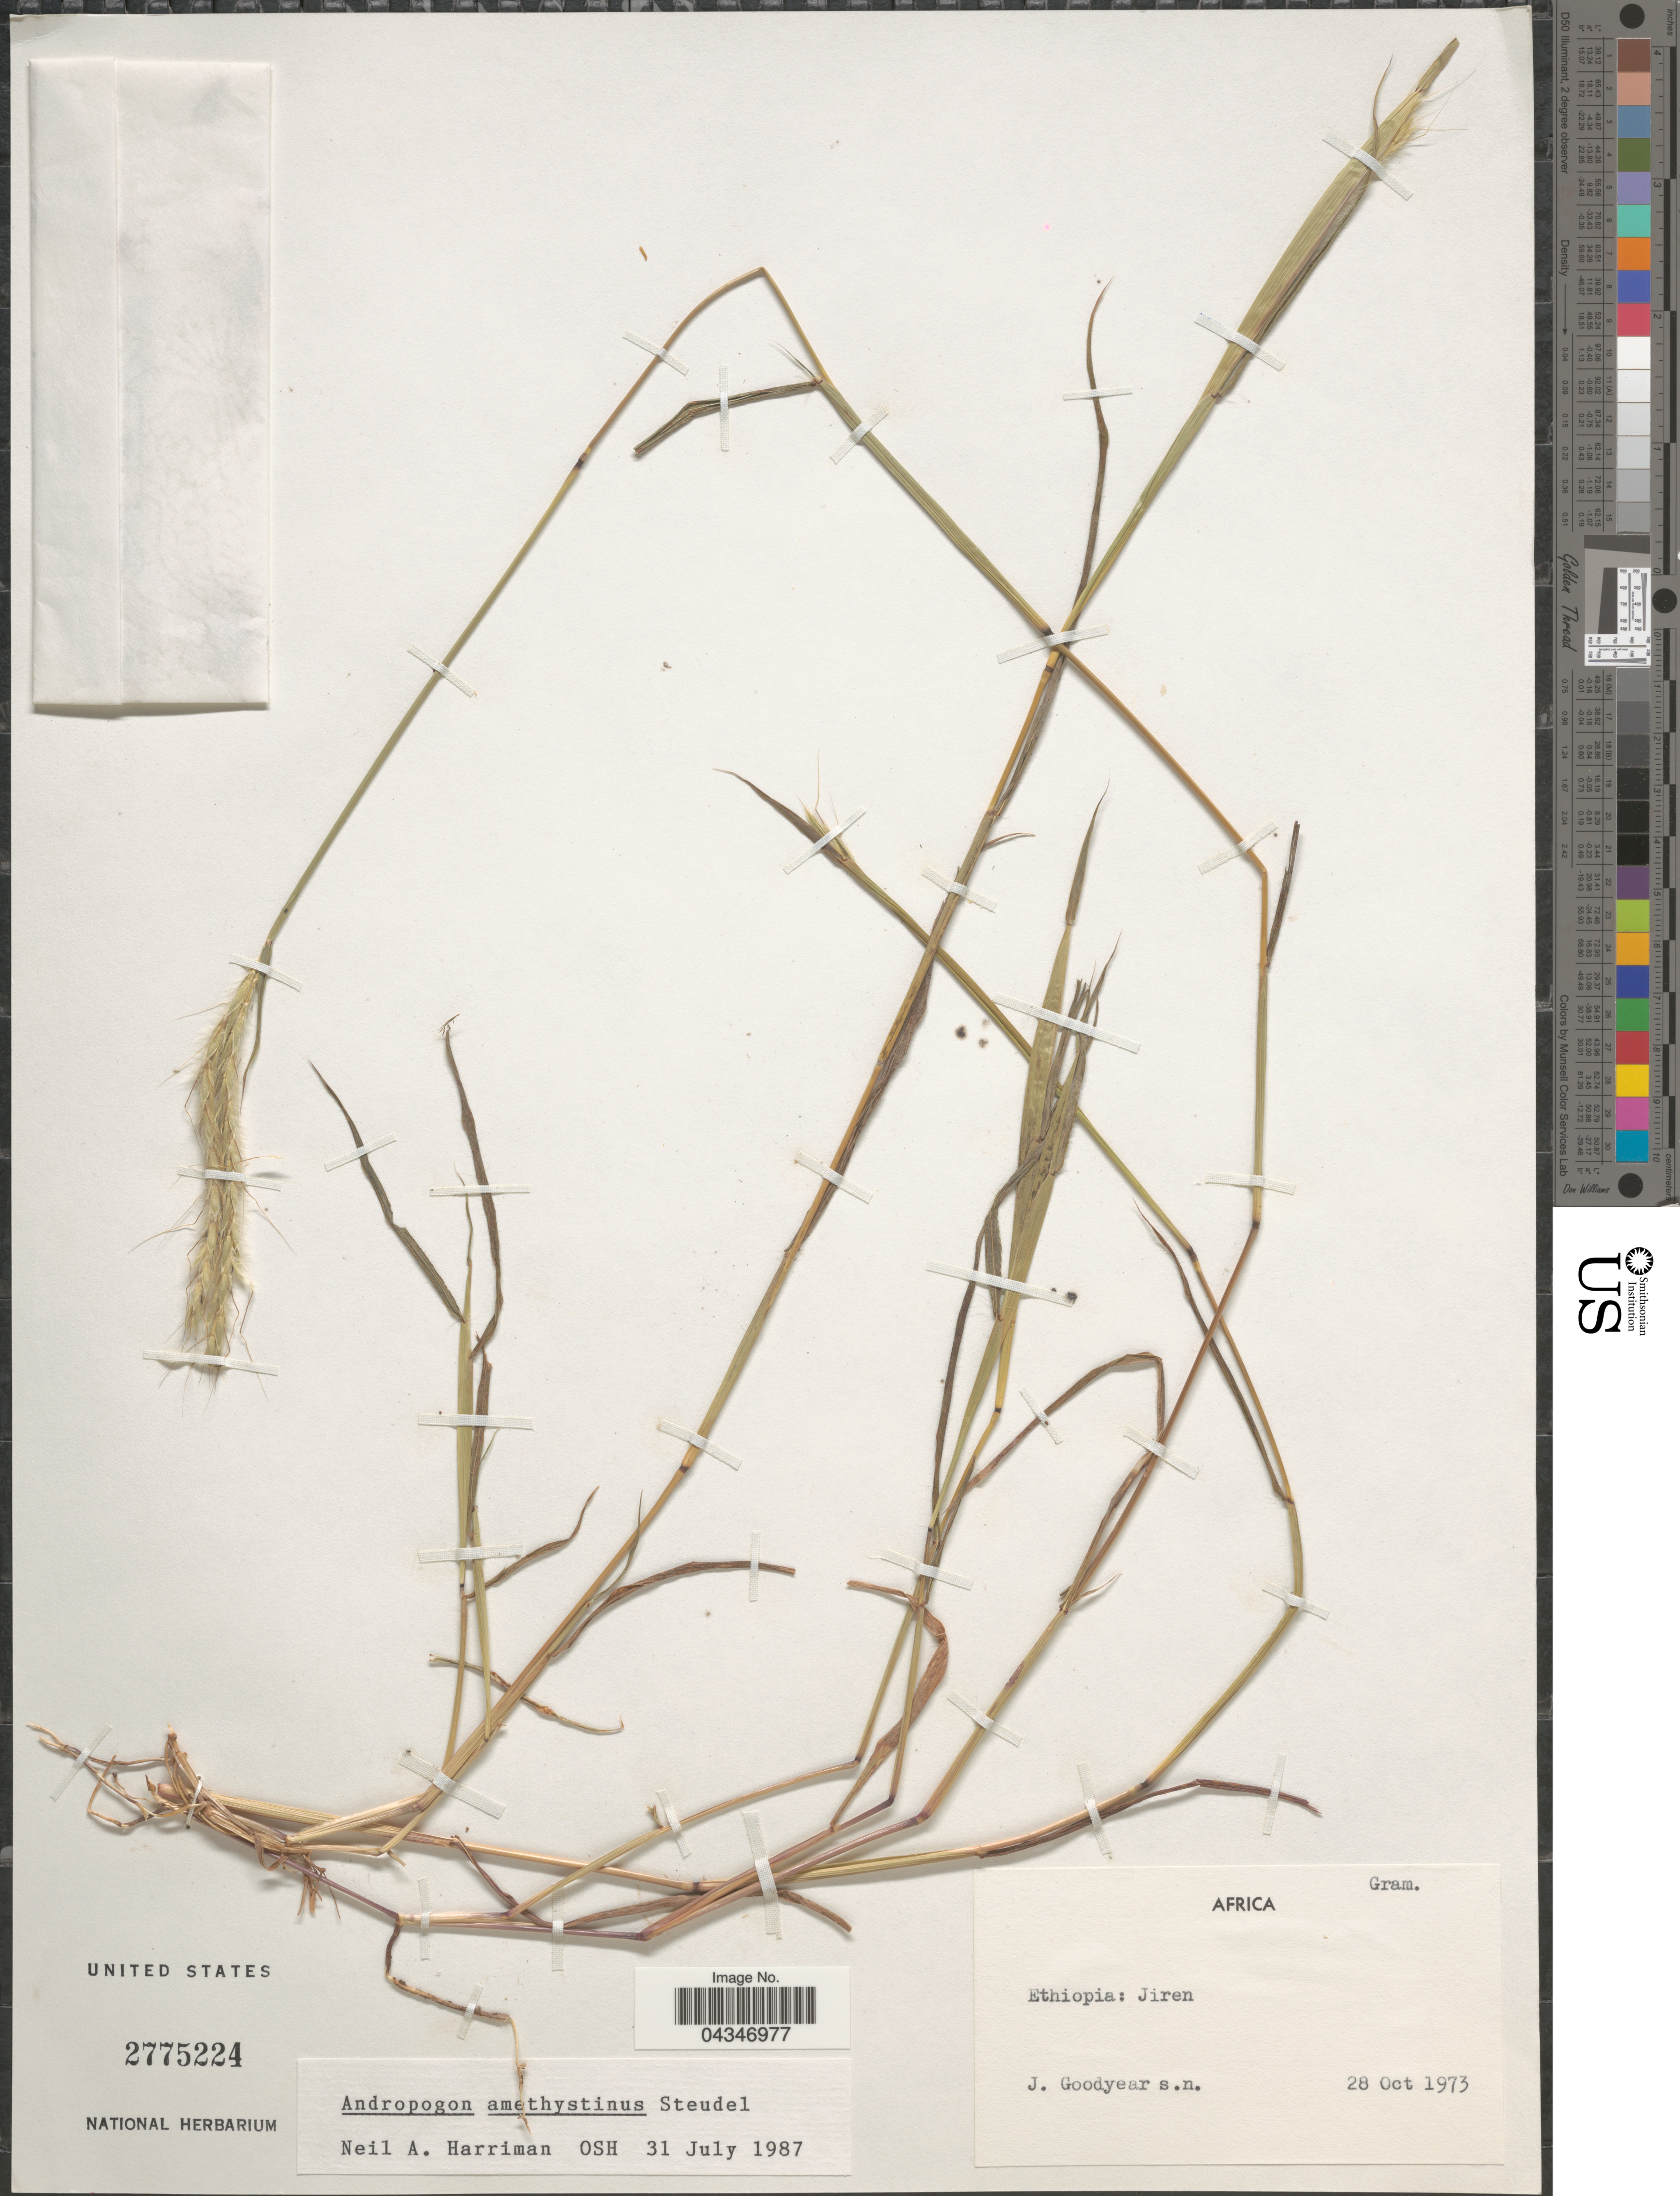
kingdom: Plantae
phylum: Tracheophyta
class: Liliopsida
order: Poales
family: Poaceae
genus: Andropogon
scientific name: Andropogon amethystinus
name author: Steud.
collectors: J. Goodyear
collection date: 1973-10-28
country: Ethiopia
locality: Jiren.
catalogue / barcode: US 2775224